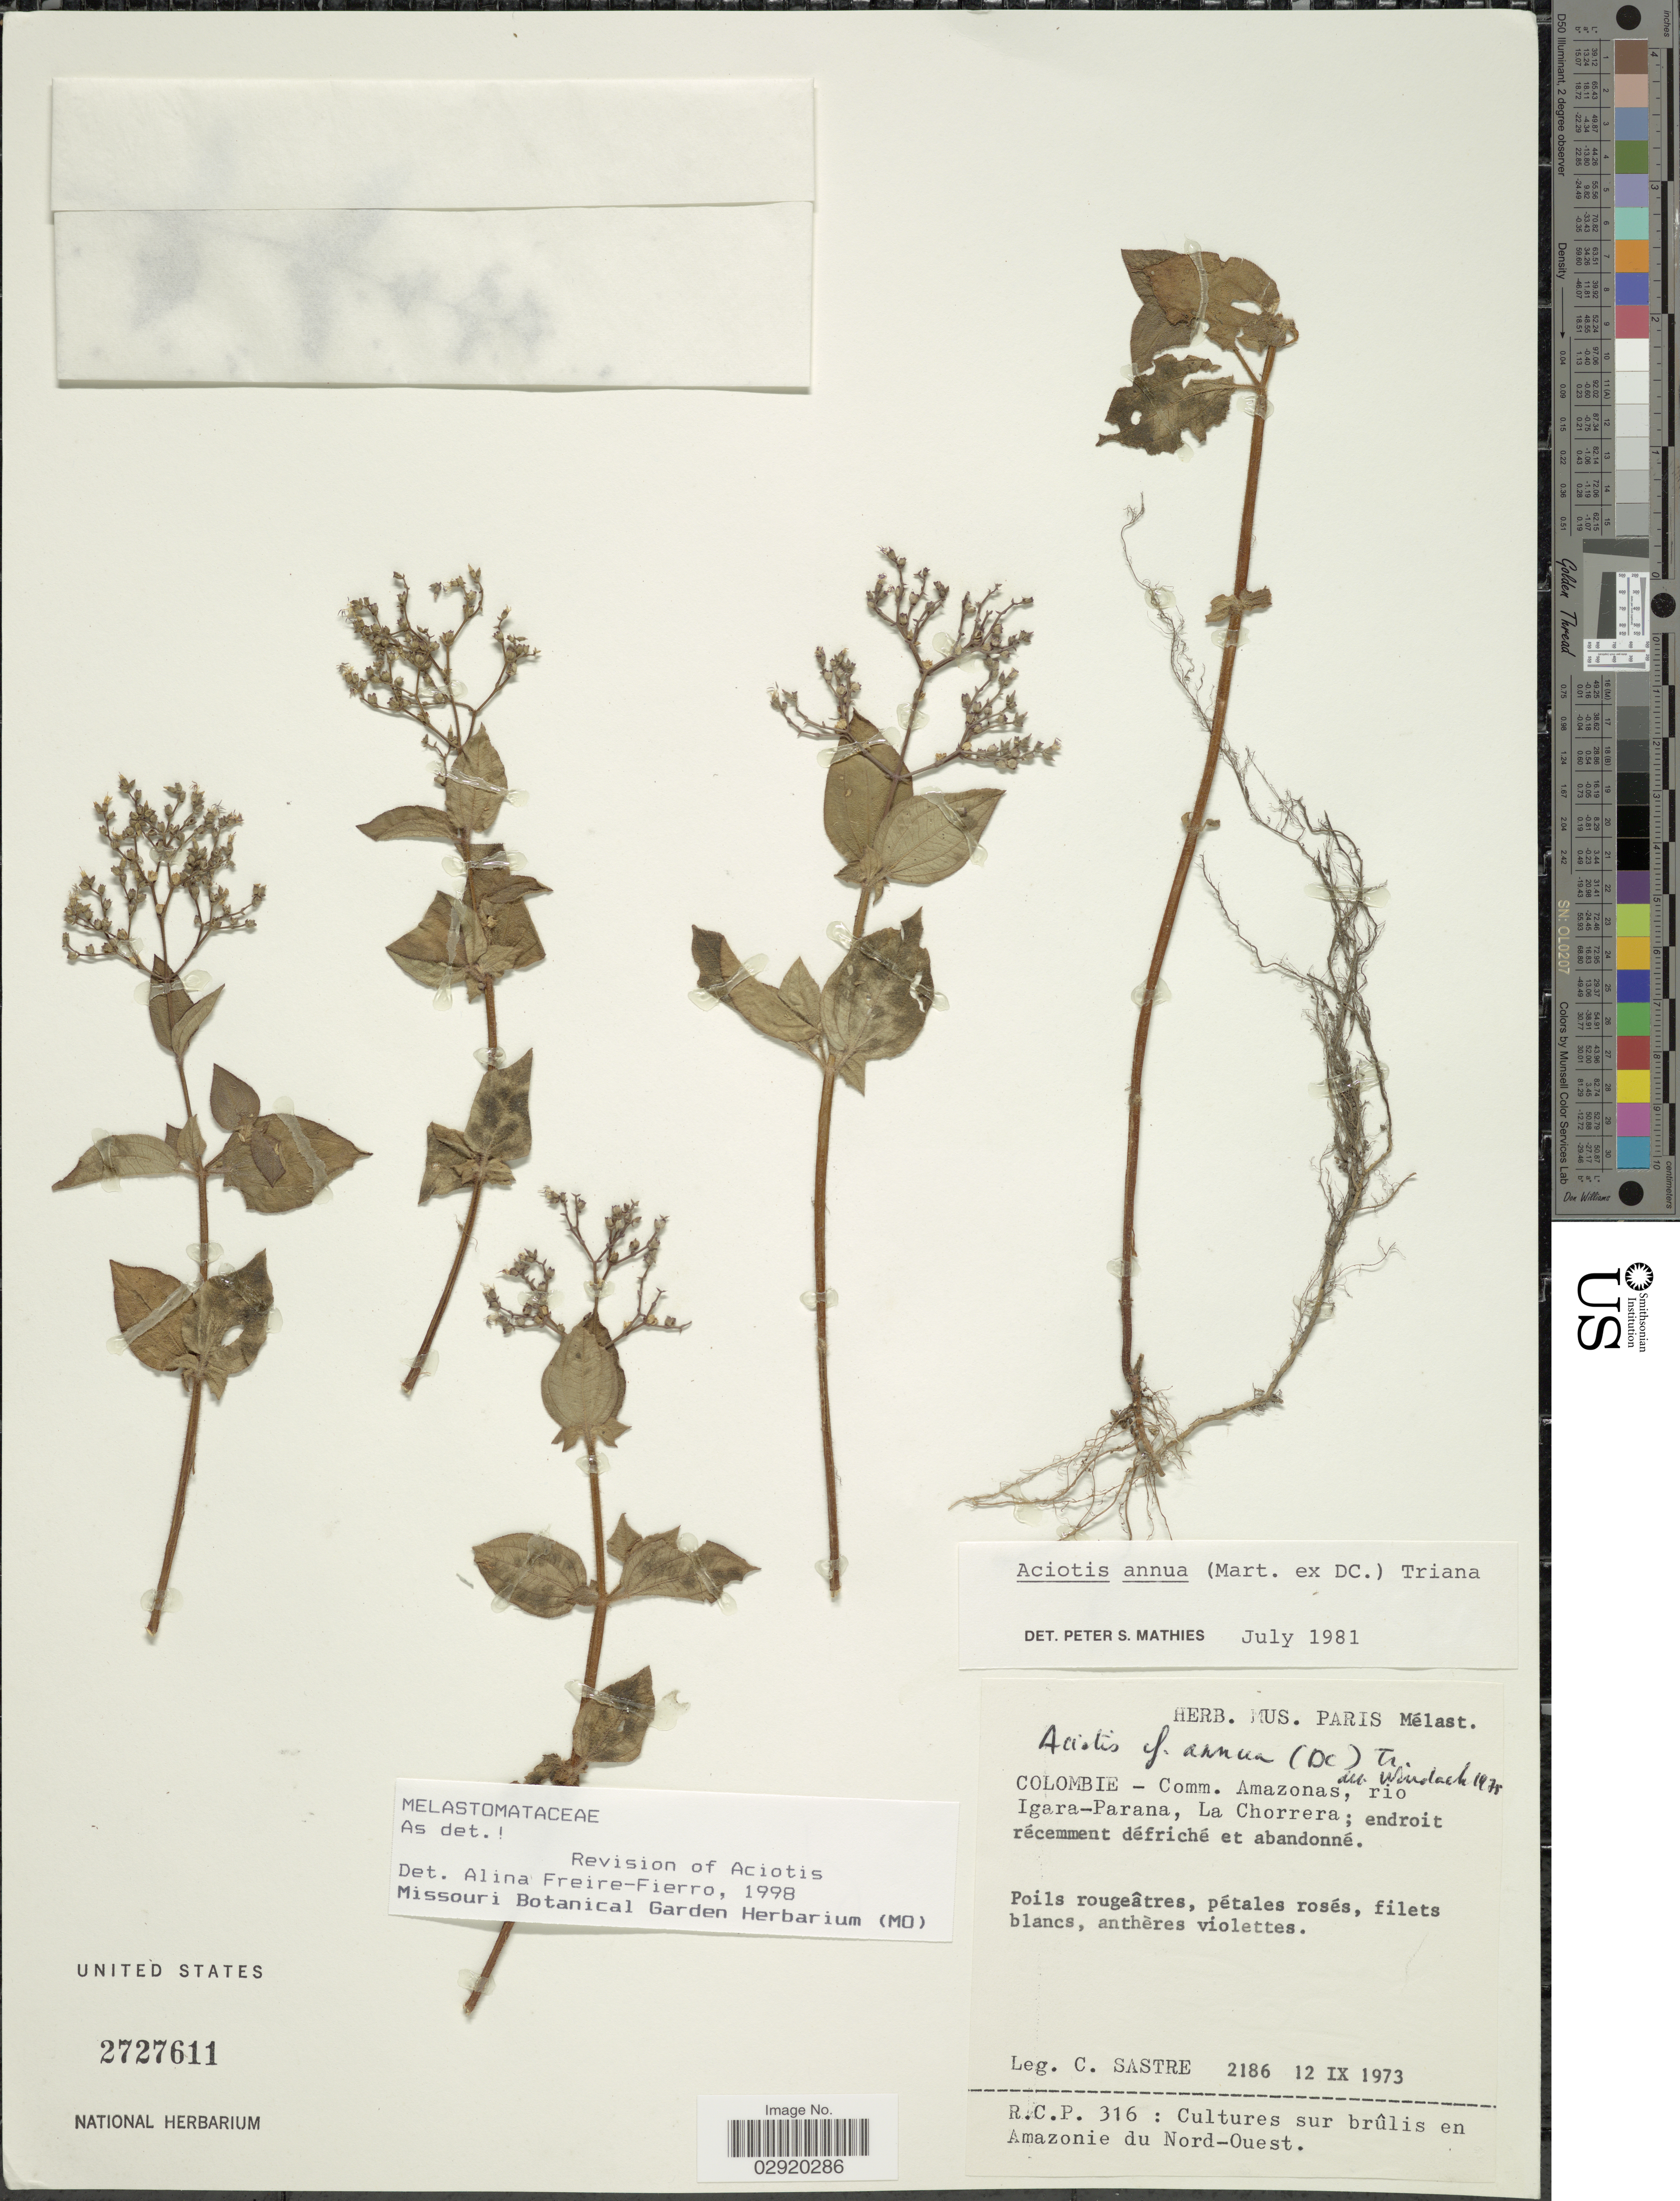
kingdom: Plantae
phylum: Tracheophyta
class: Magnoliopsida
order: Myrtales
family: Melastomataceae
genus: Aciotis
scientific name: Aciotis annua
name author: (Mart. ex DC.) Triana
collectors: C. Sastre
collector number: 2186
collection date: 1973-09-12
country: Colombia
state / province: Amazônas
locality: Comm. Amazonas, rio Igara- Parana, La Chorrera.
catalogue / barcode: US 2727611